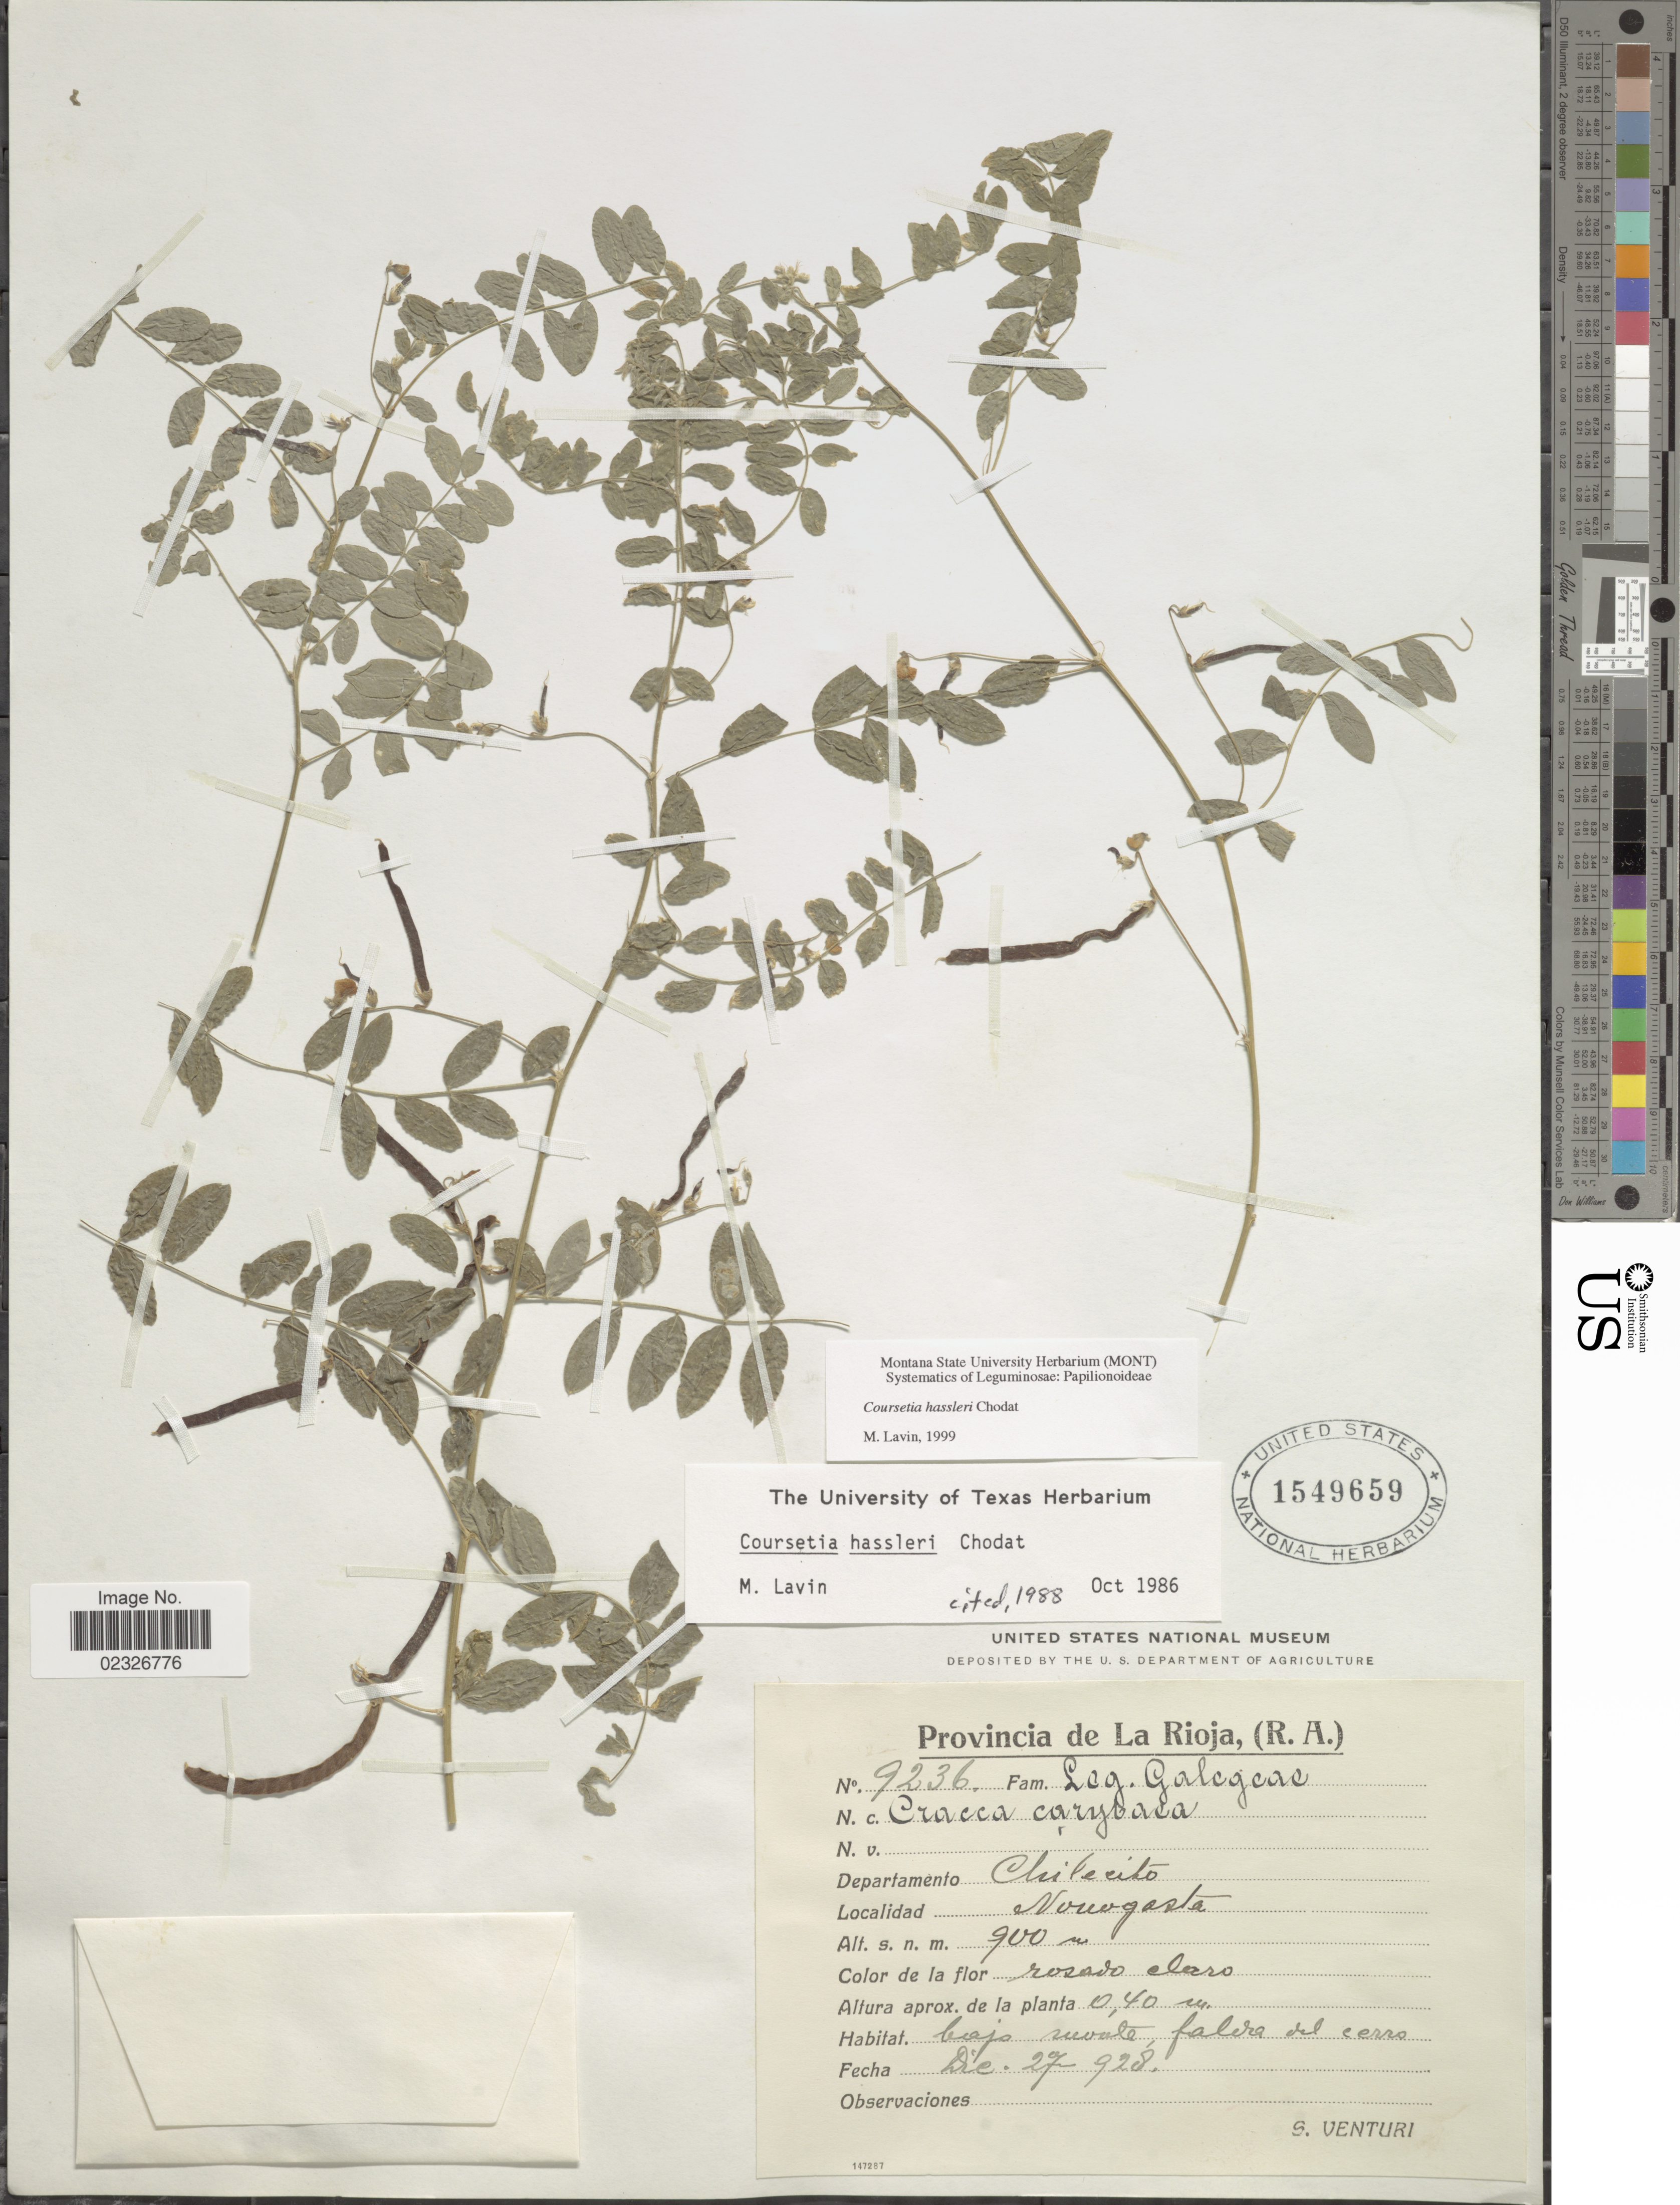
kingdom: Plantae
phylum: Tracheophyta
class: Magnoliopsida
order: Fabales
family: Fabaceae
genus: Coursetia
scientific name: Coursetia hassleri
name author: Chodat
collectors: S. Venturi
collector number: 9236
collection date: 1928-12-27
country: Argentina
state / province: La Rioja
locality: Provincia de La Rioja, (R.A.). Departamento Chilecito. Nonogasta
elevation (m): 900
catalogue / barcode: US 1549659